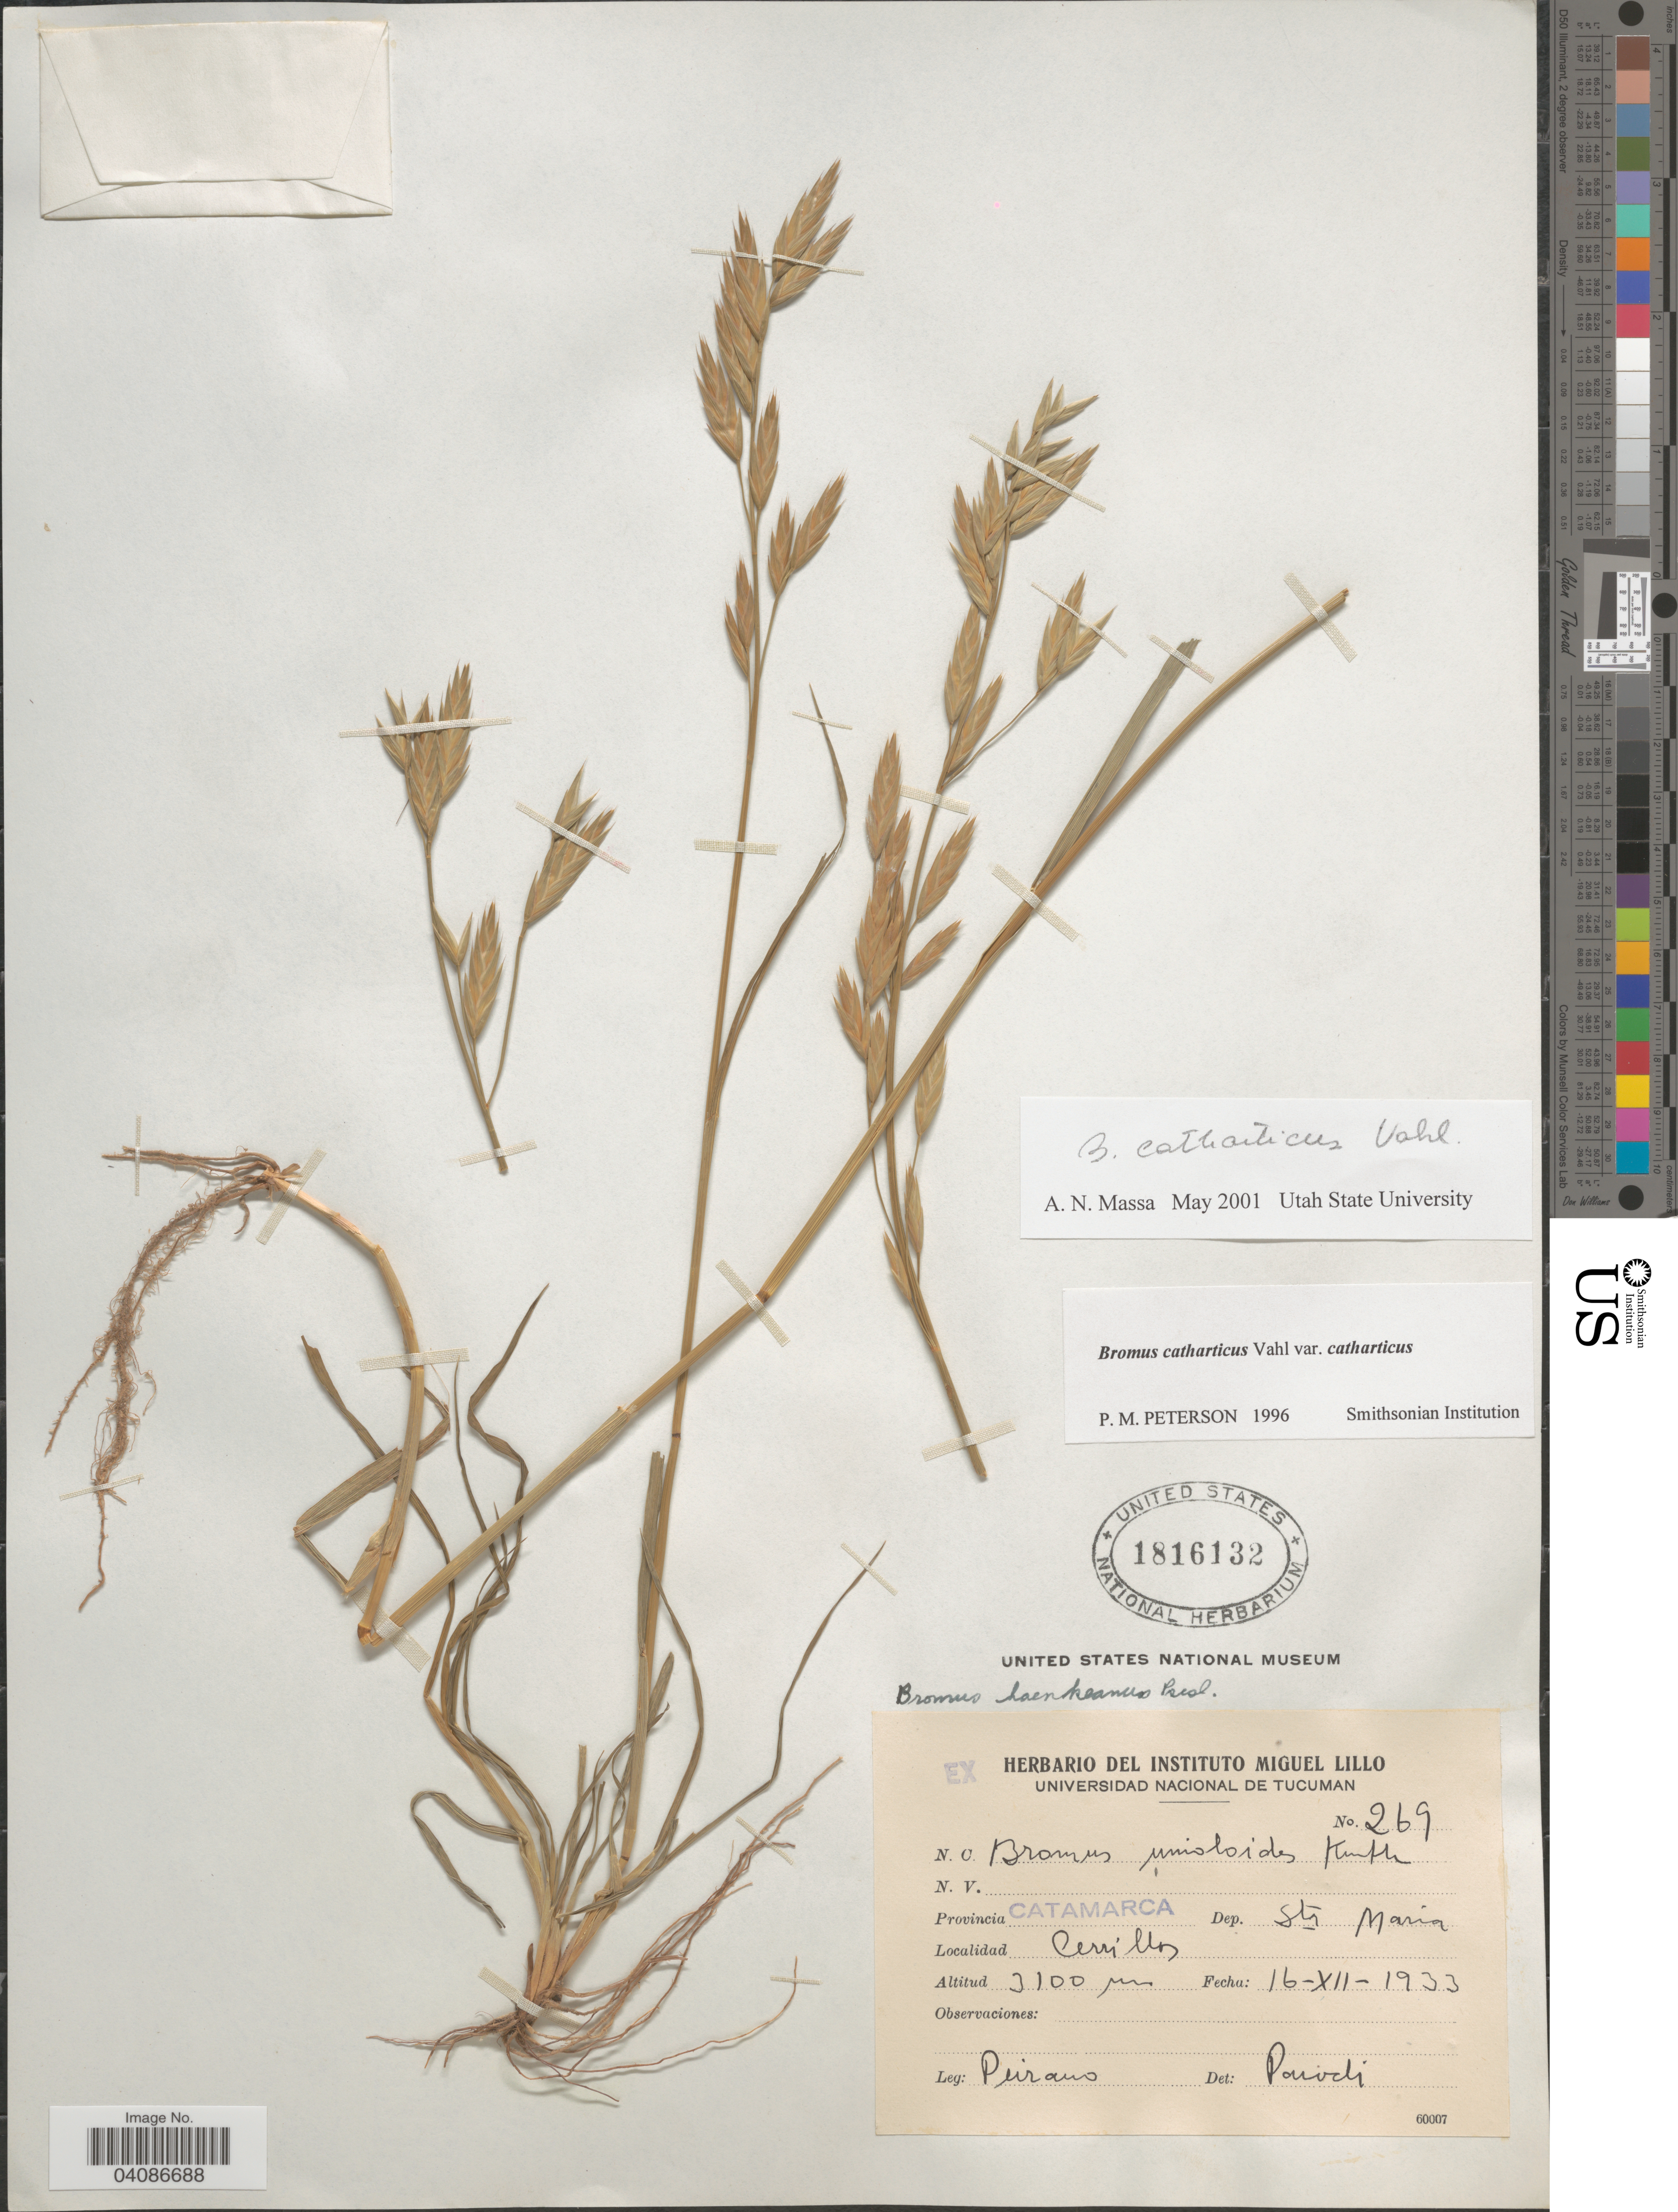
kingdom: Plantae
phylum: Tracheophyta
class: Liliopsida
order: Poales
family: Poaceae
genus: Bromus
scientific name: Bromus catharticus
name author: Vahl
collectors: Peirano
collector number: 269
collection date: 1933-12-16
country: Argentina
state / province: Catamarca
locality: Dep. Sta Maria. Cerrillos.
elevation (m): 3100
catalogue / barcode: US 1816132